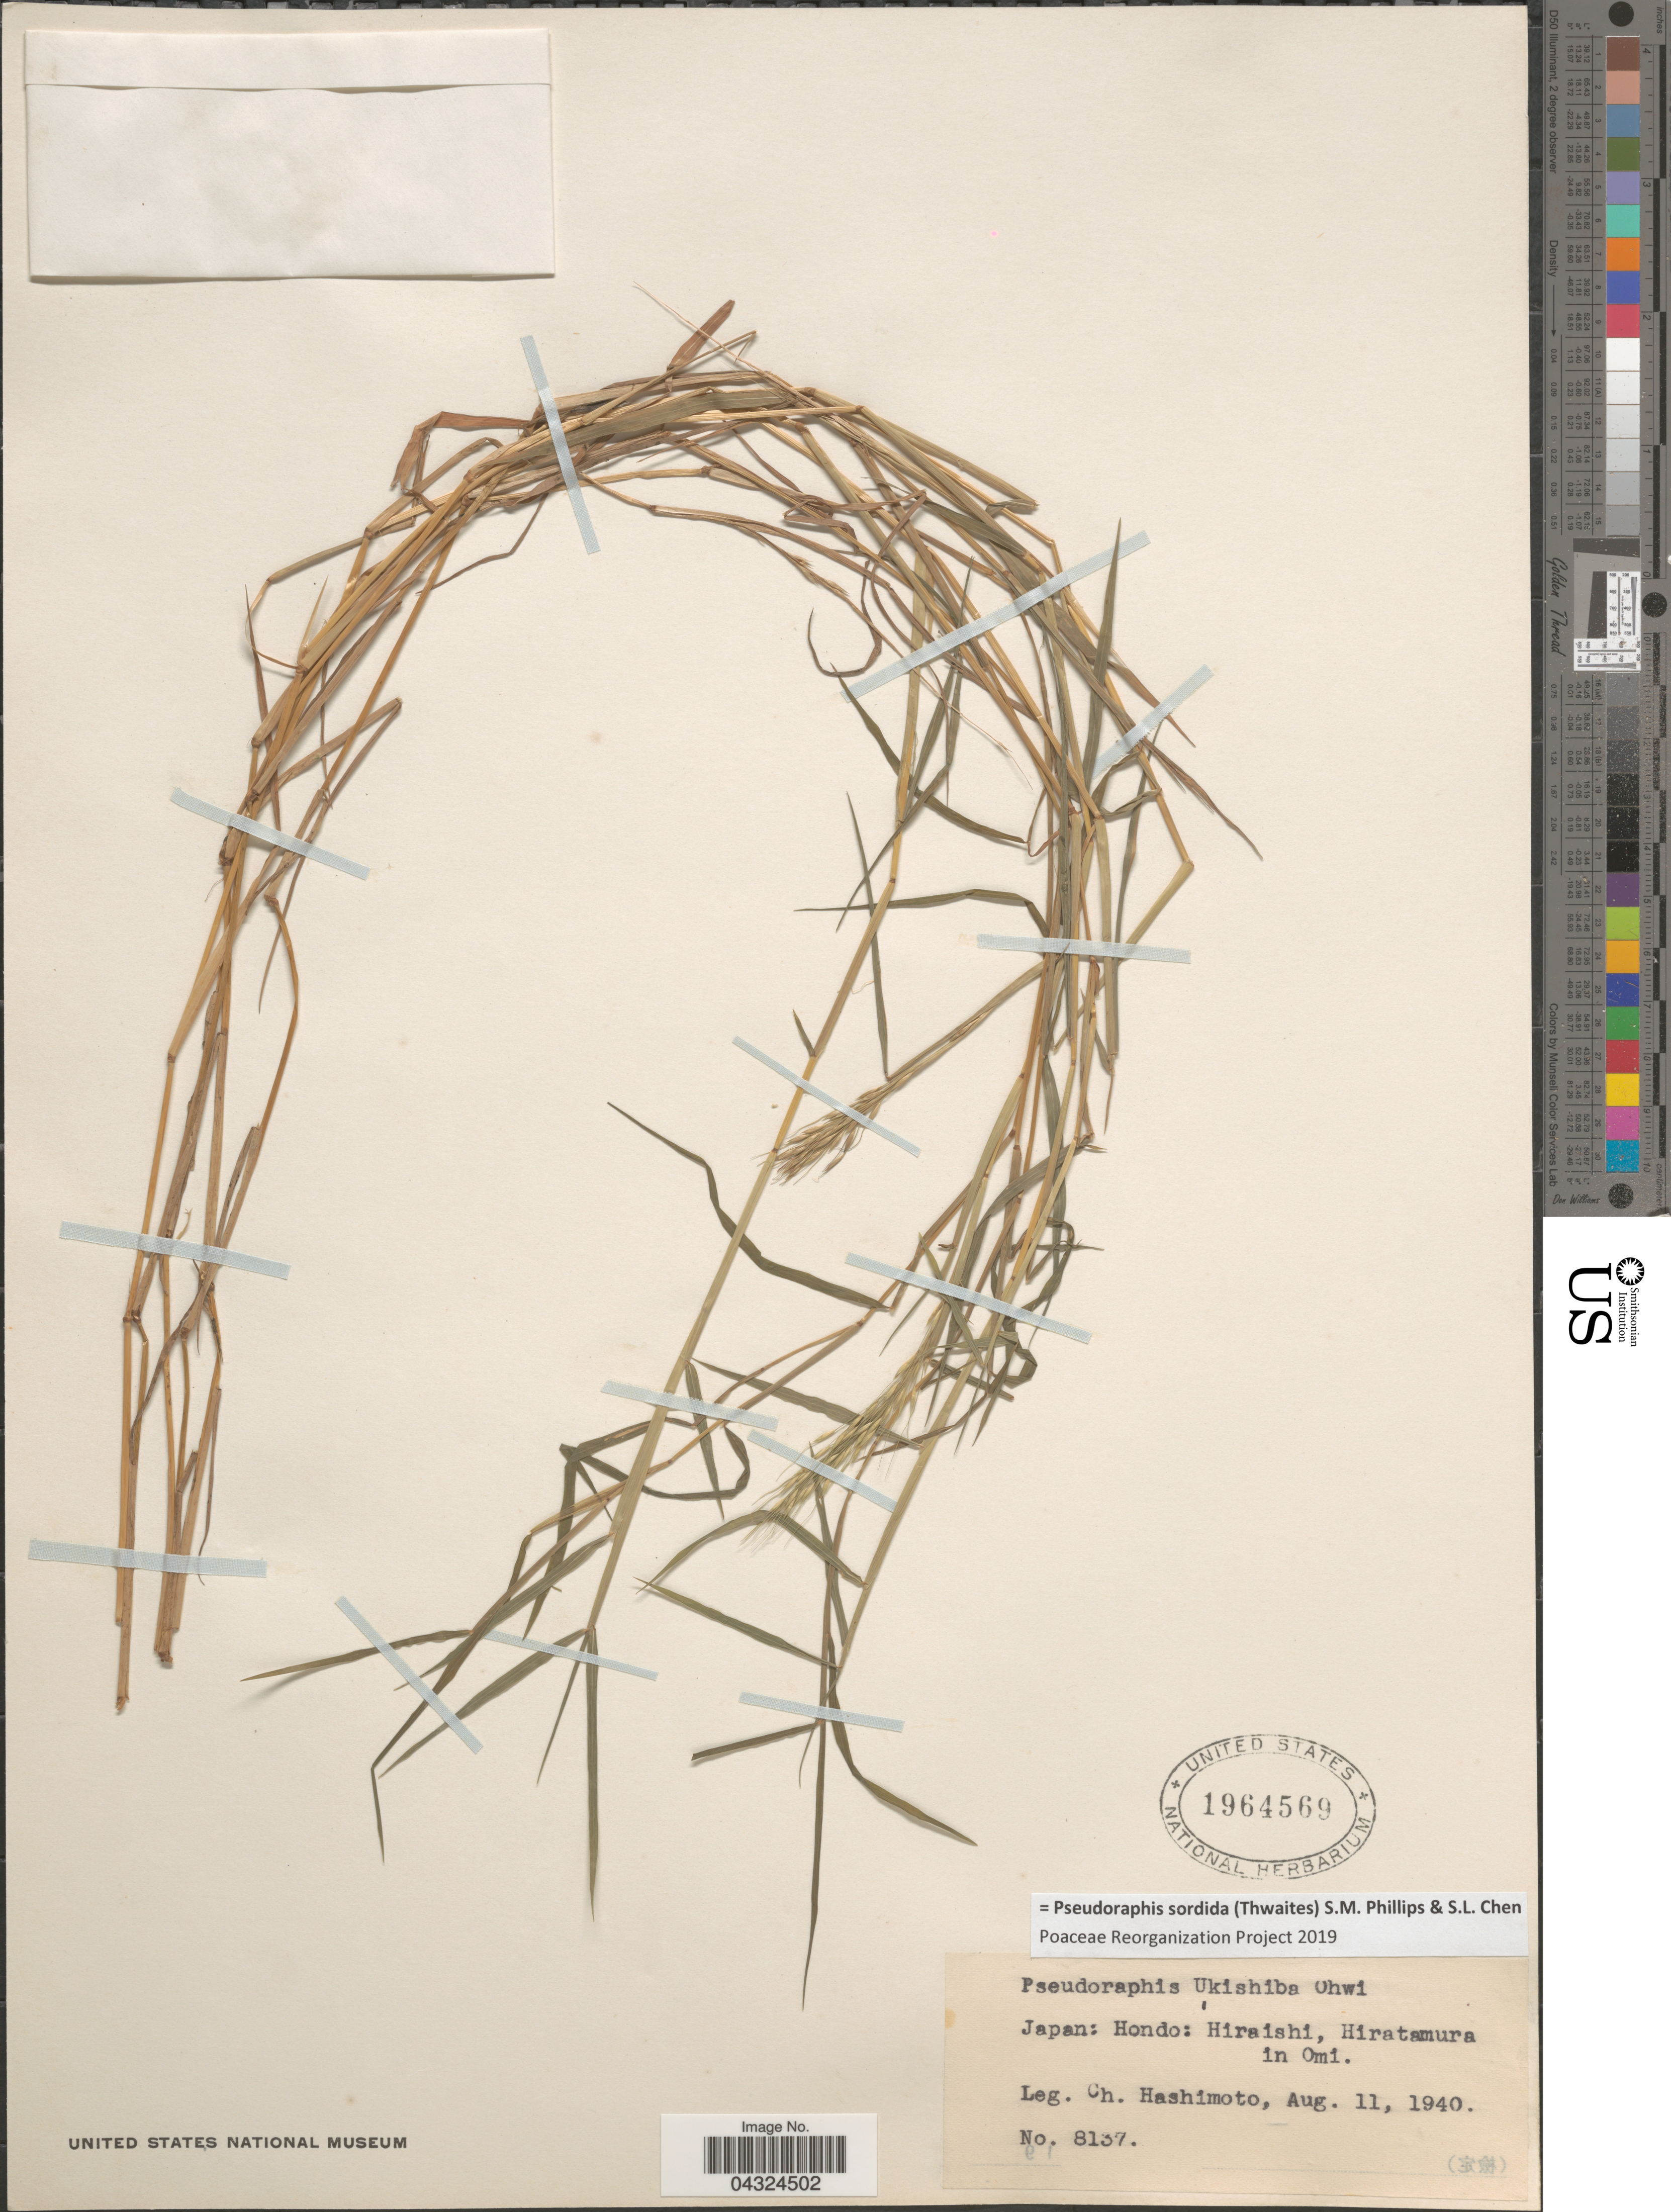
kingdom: Plantae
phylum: Tracheophyta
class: Liliopsida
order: Poales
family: Poaceae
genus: Pseudoraphis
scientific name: Pseudoraphis sordida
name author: (Thwaites) S.M. Phillips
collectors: C. Hashimoto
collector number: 8137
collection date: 1940-08-11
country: Japan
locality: Hondo: Hiraishi, Hiratamura in Omi.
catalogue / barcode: US 1964569